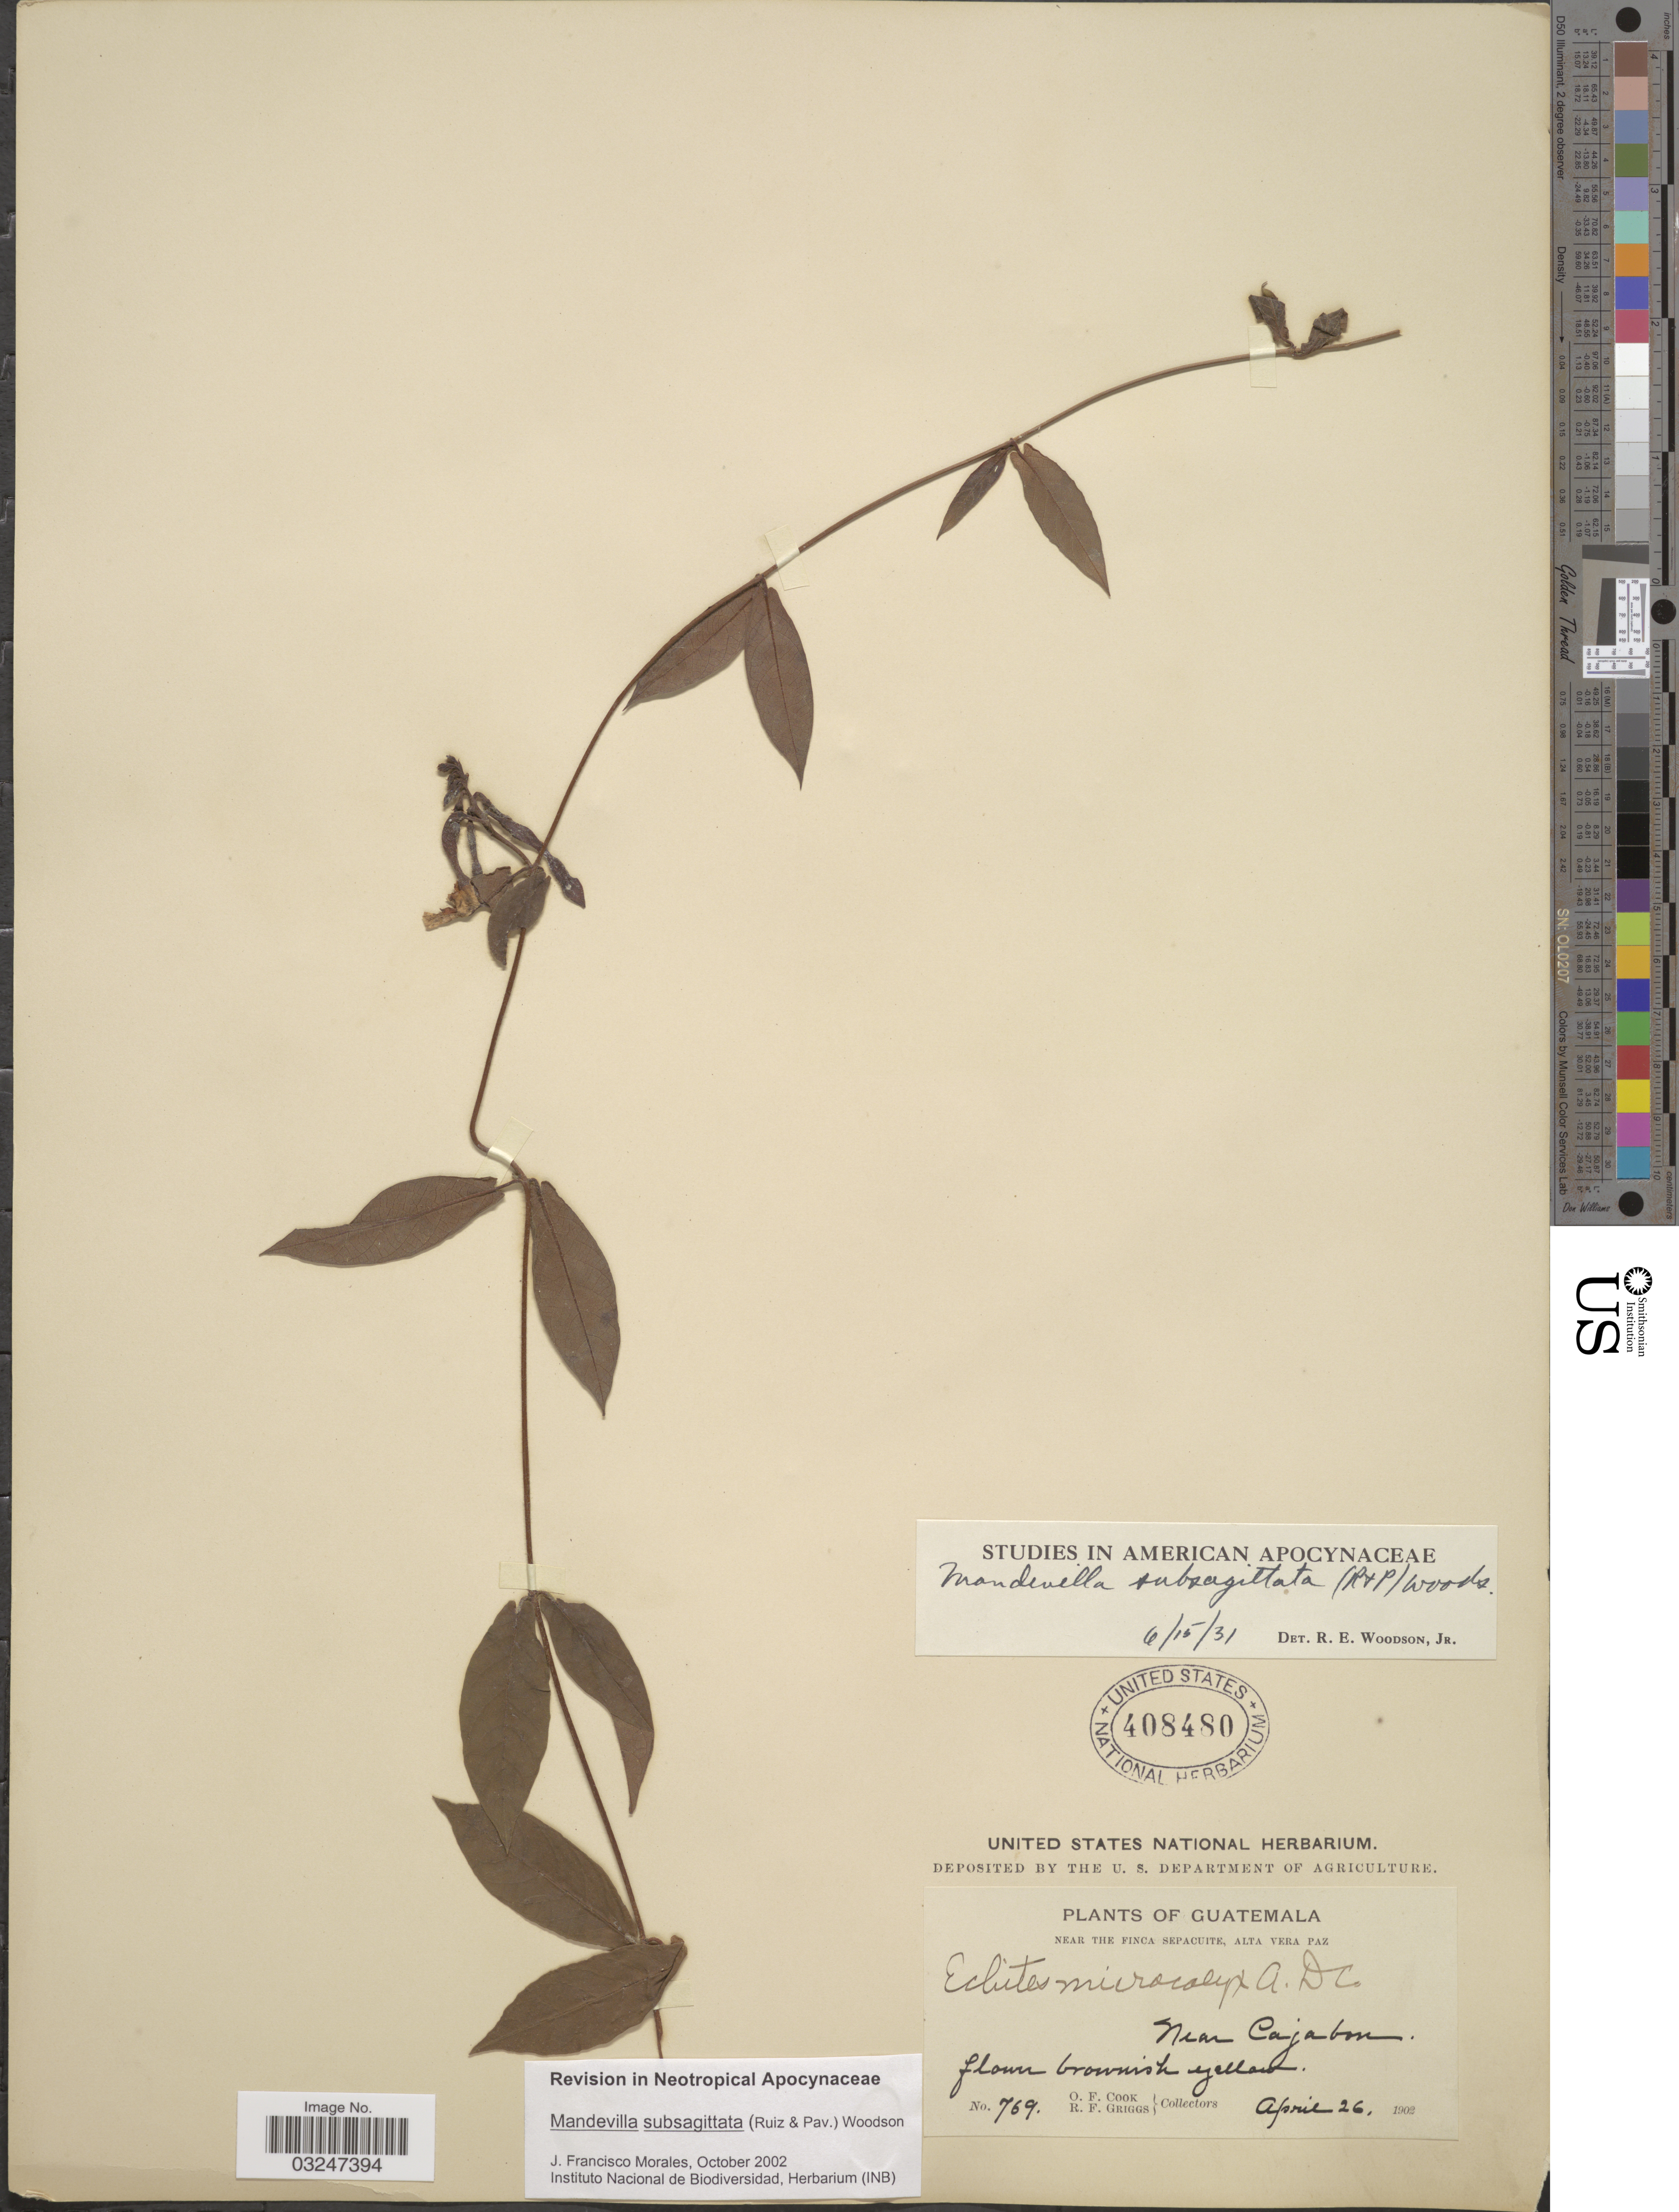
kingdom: Plantae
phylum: Tracheophyta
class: Magnoliopsida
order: Gentianales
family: Apocynaceae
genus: Mandevilla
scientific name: Mandevilla subsagittata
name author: (Ruiz & Pav.) Woodson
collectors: O. F. Cook & R. F. Griggs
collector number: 769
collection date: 1902-04-26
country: Guatemala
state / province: Alta Verapaz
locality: Near the Finca Sepacuite, Alta Vera Paz. Near Cajabon.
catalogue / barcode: US 408480